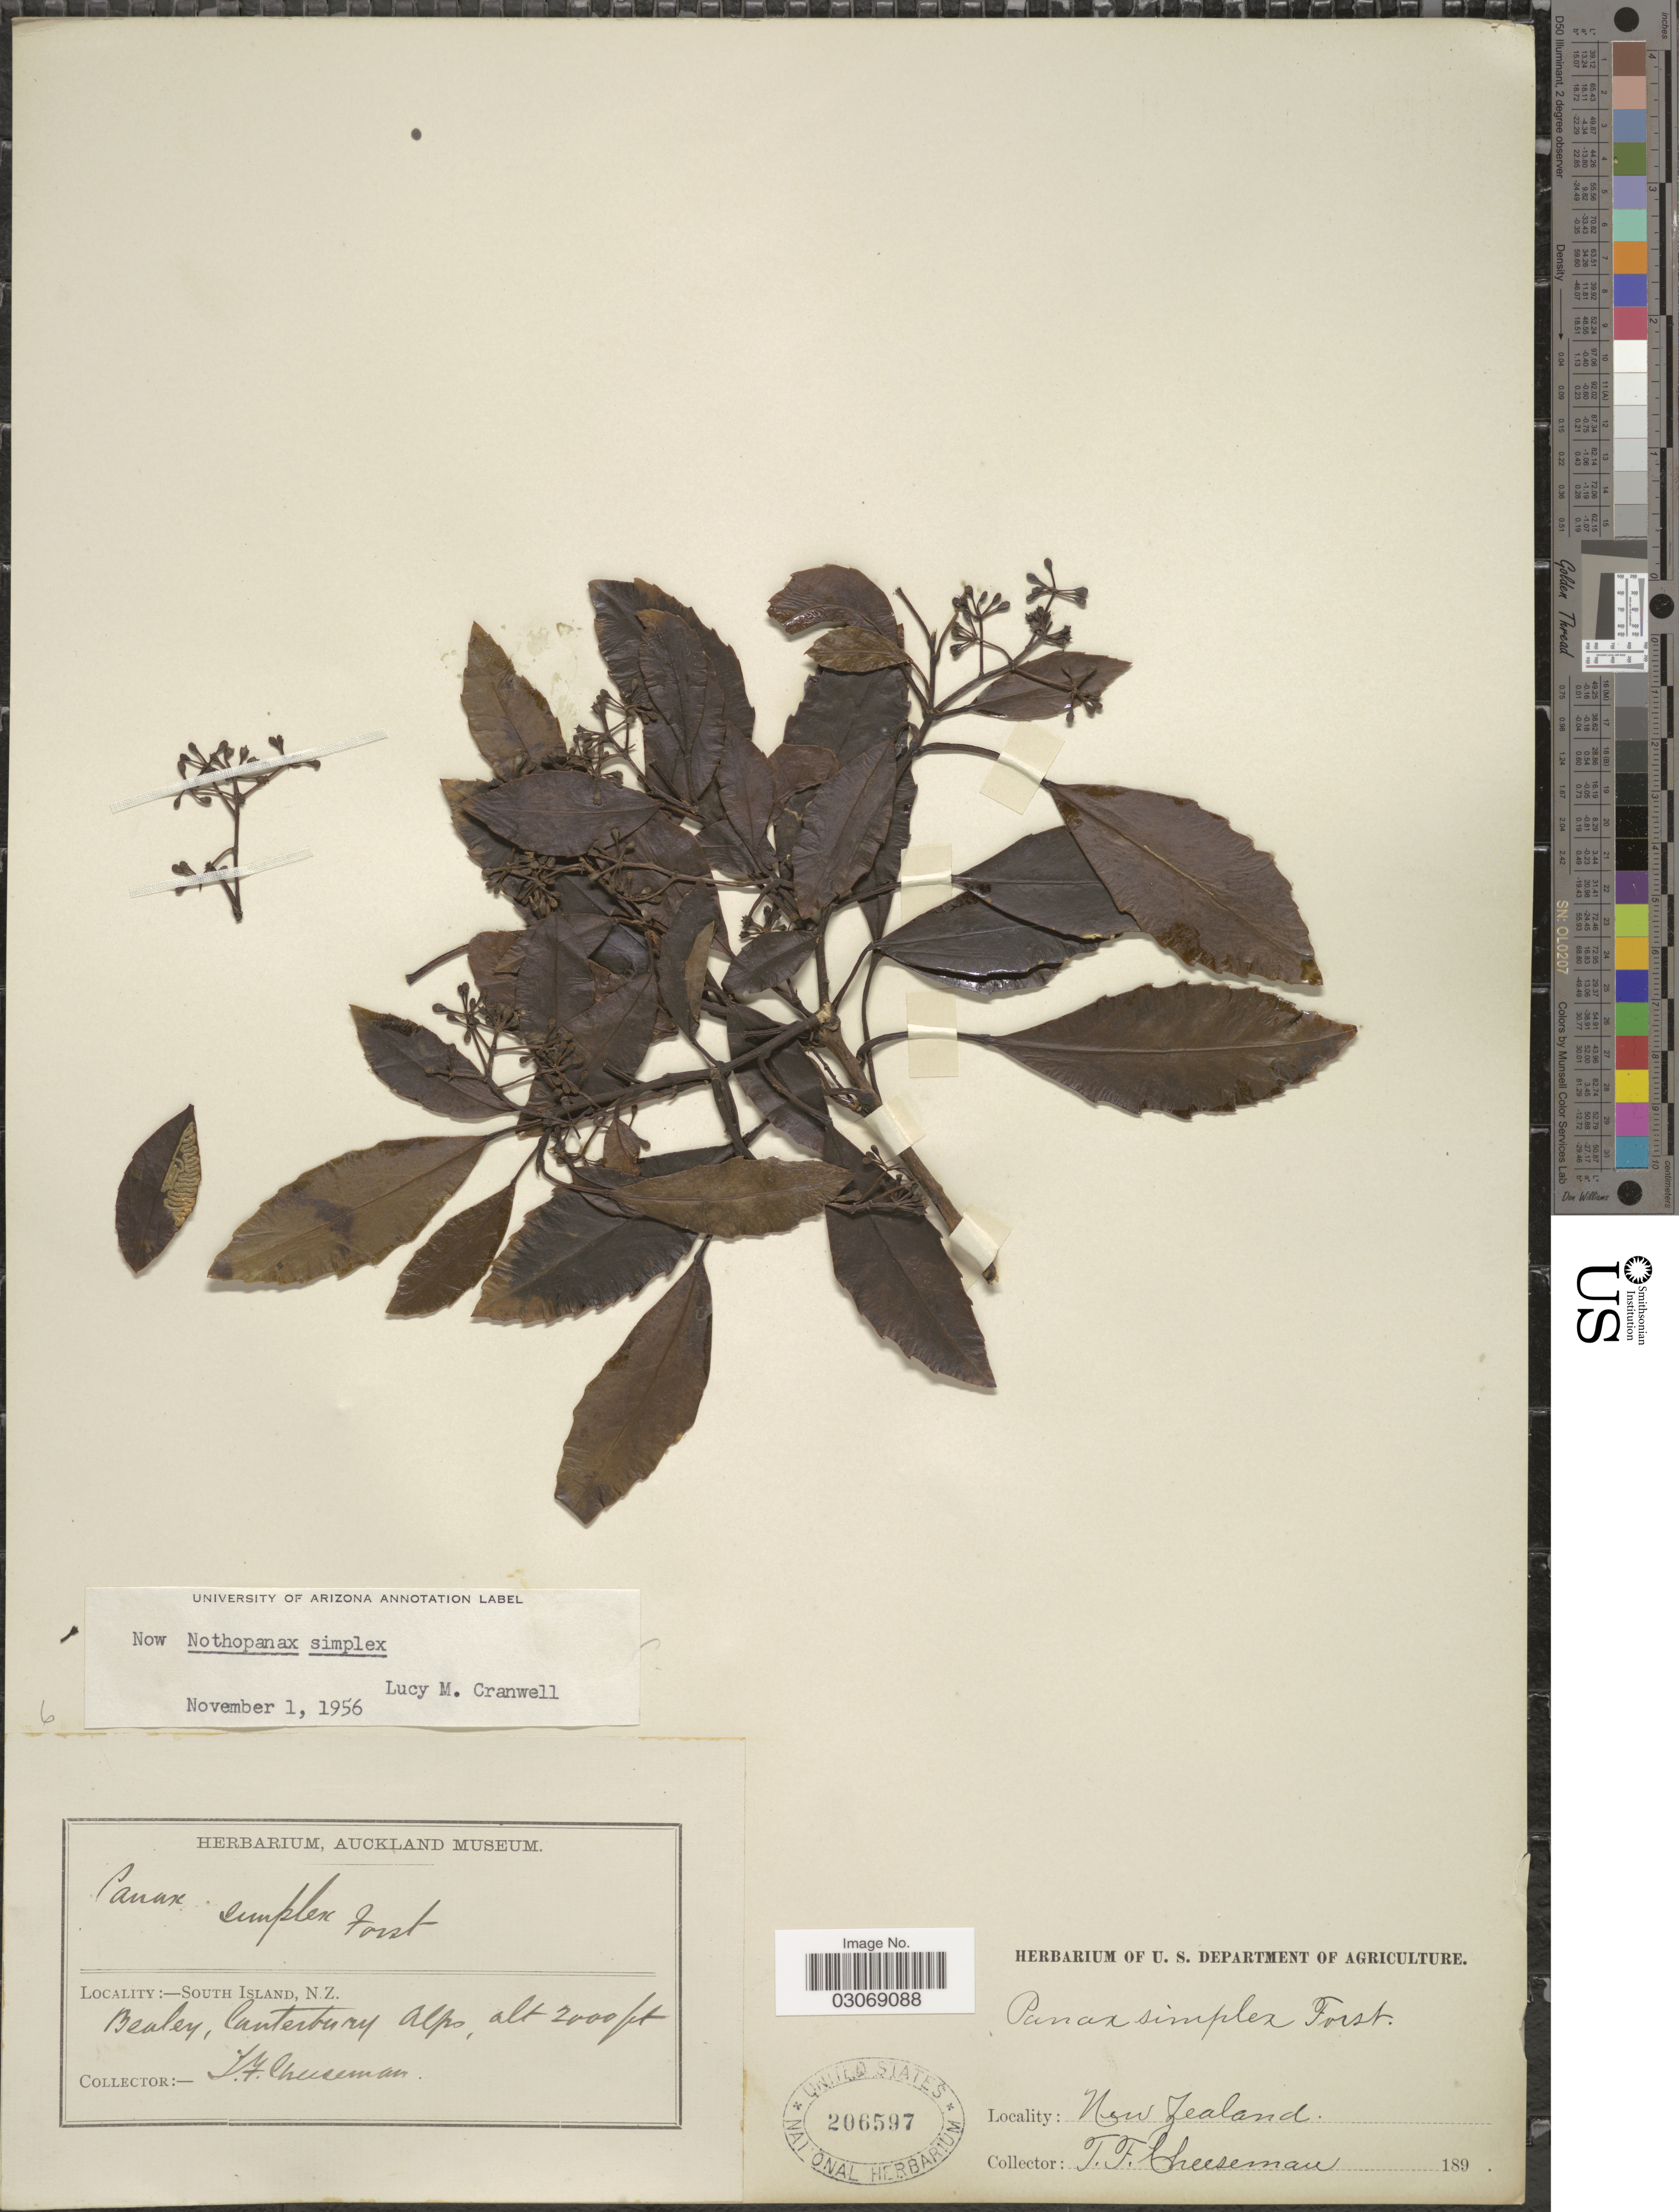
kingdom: Plantae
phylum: Tracheophyta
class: Magnoliopsida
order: Apiales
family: Araliaceae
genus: Nothopanax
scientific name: Nothopanax simplex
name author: (G. Forst.) Seem.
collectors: T. F. Cheeseman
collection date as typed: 189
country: New Zealand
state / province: Canterbury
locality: Bealey, Canterbury Aps.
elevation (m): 610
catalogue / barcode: US 206597